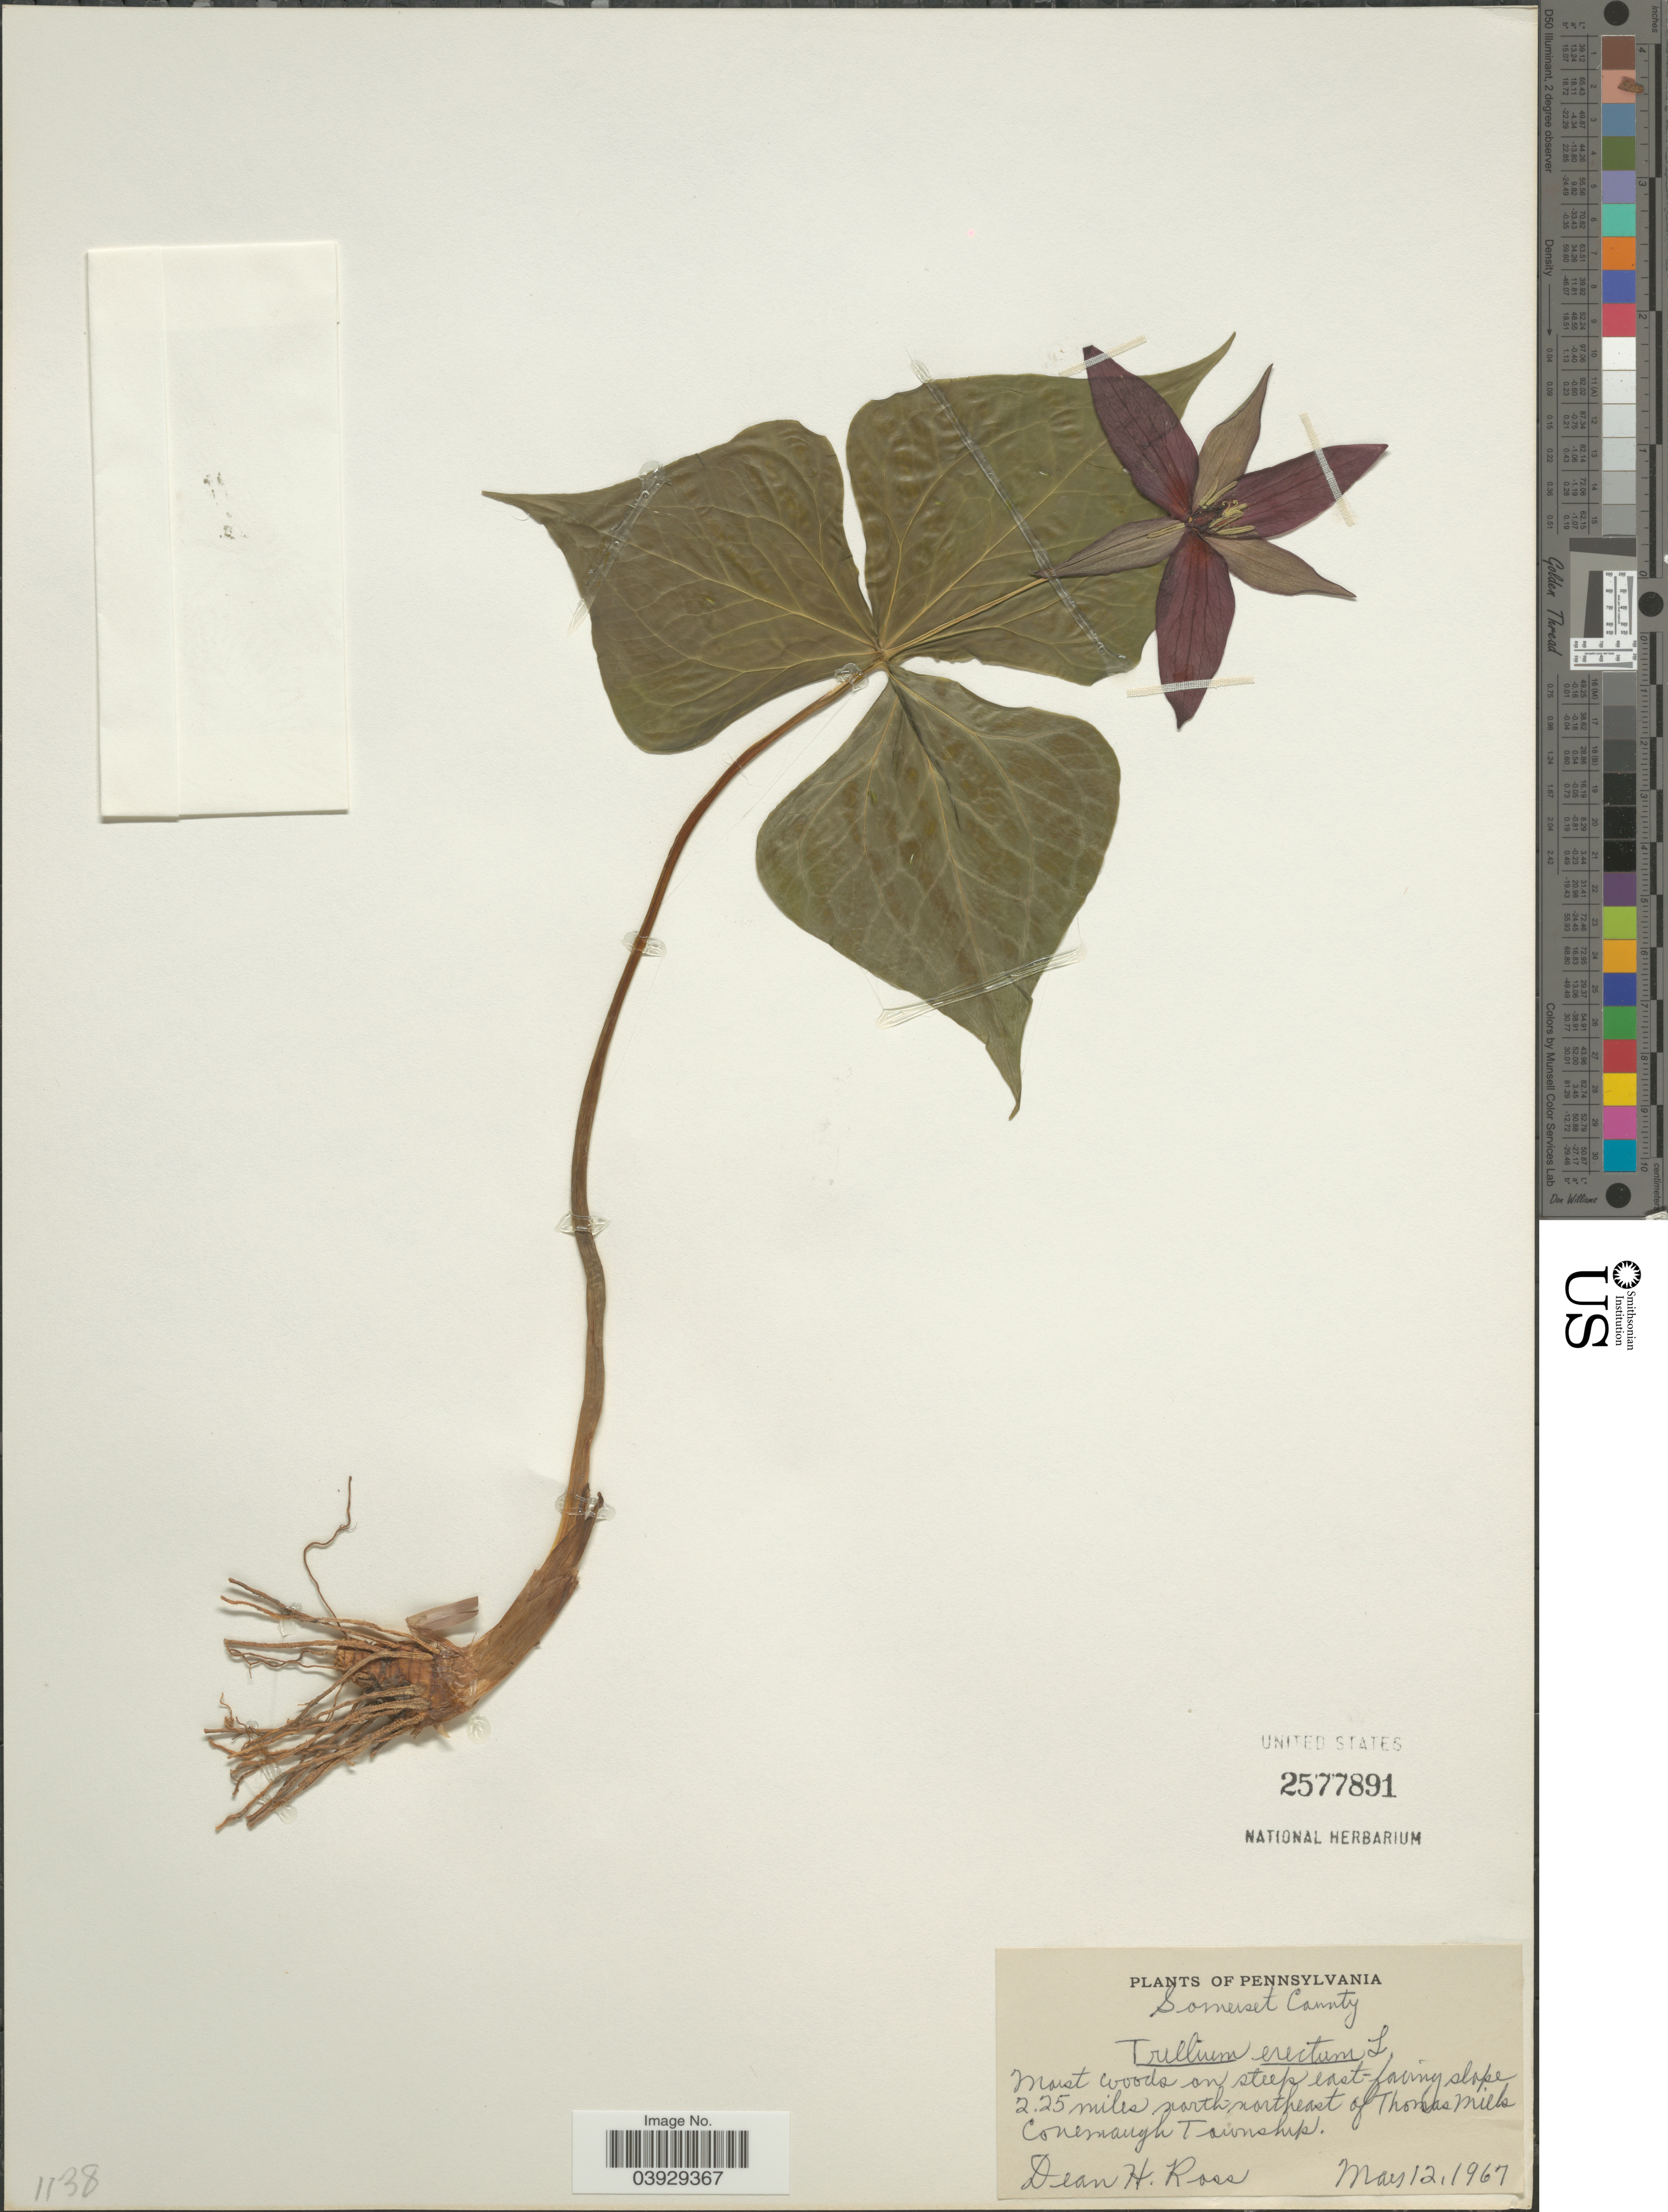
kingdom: Plantae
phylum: Tracheophyta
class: Liliopsida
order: Liliales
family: Melanthiaceae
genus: Trillium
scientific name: Trillium erectum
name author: L.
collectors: D. Ross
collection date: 1967-05-12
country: United States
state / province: Pennsylvania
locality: Somerset County. Moist woods on steep east-facing slope 2.25 miles north-northeast of Thomas Mills Conemaugh Township.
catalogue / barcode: US 2577891